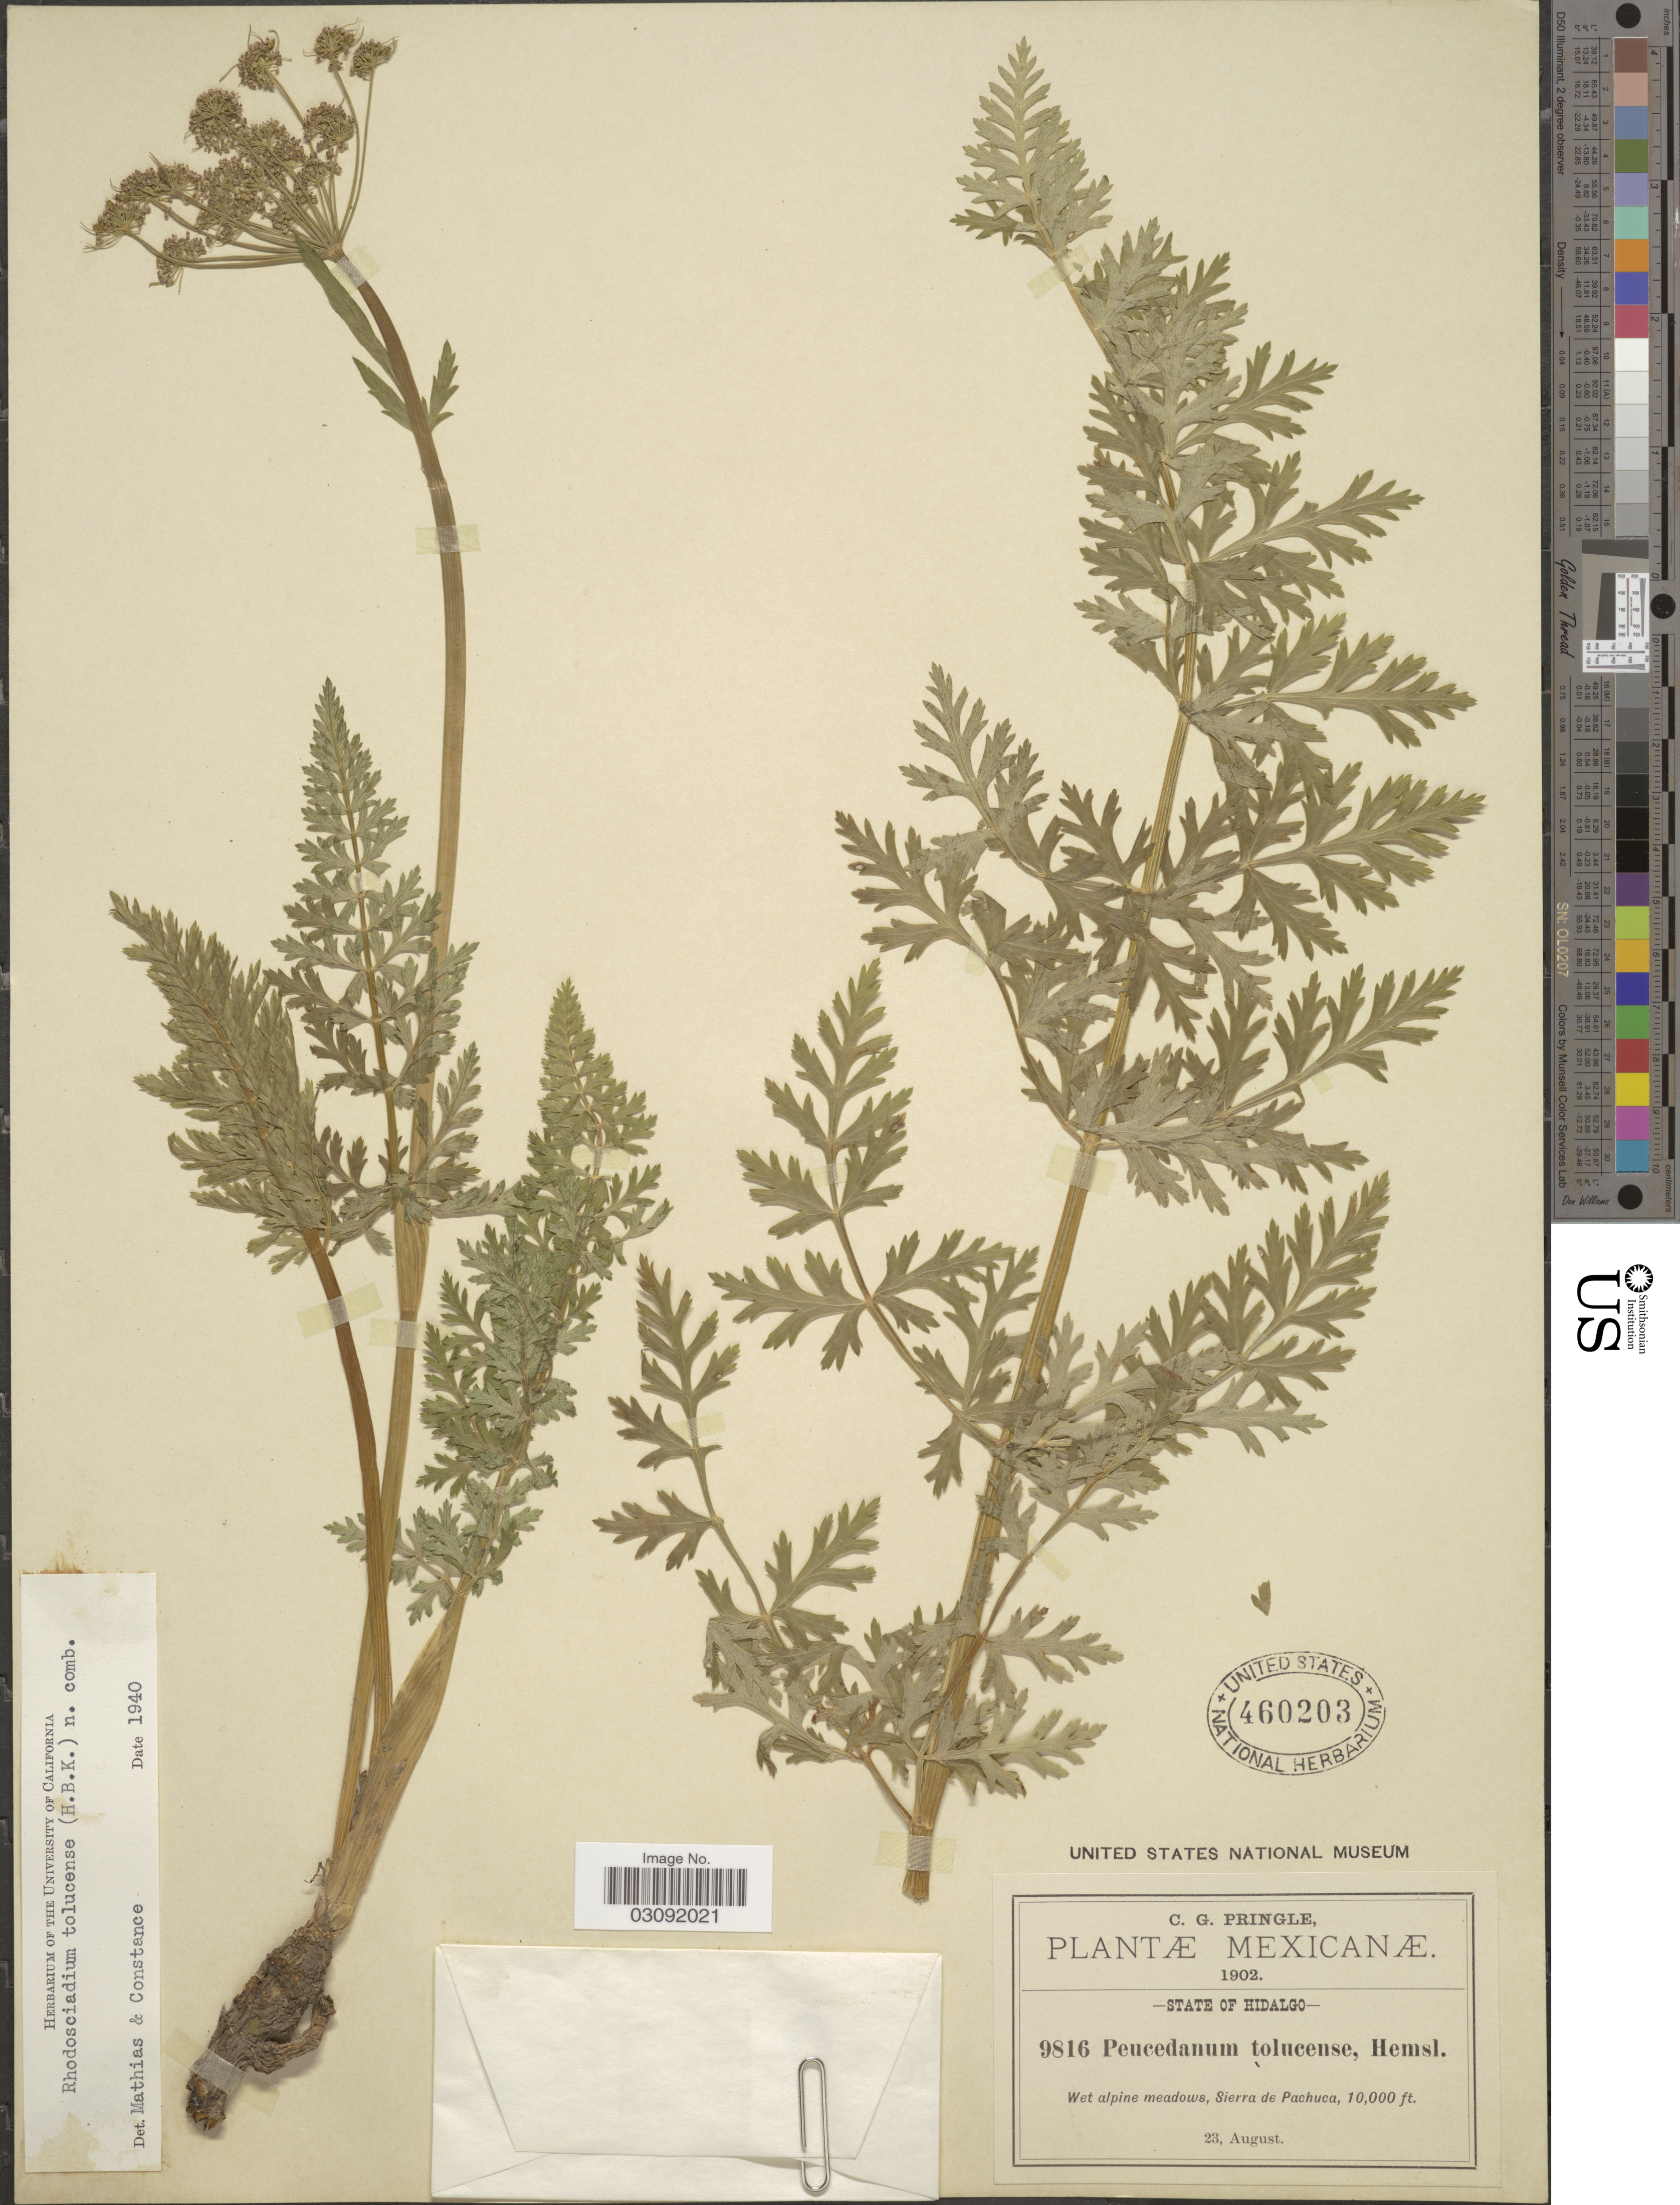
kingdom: Plantae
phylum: Tracheophyta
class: Magnoliopsida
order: Apiales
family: Apiaceae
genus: Rhodosciadium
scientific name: Rhodosciadium tolucense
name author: (Kunth) Mathias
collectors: C. G. Pringle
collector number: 9816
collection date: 1902-08-23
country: Mexico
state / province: Hidalgo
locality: Wet alpine meadows, Sierra de Pachuca.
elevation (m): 3048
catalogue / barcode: US 460203